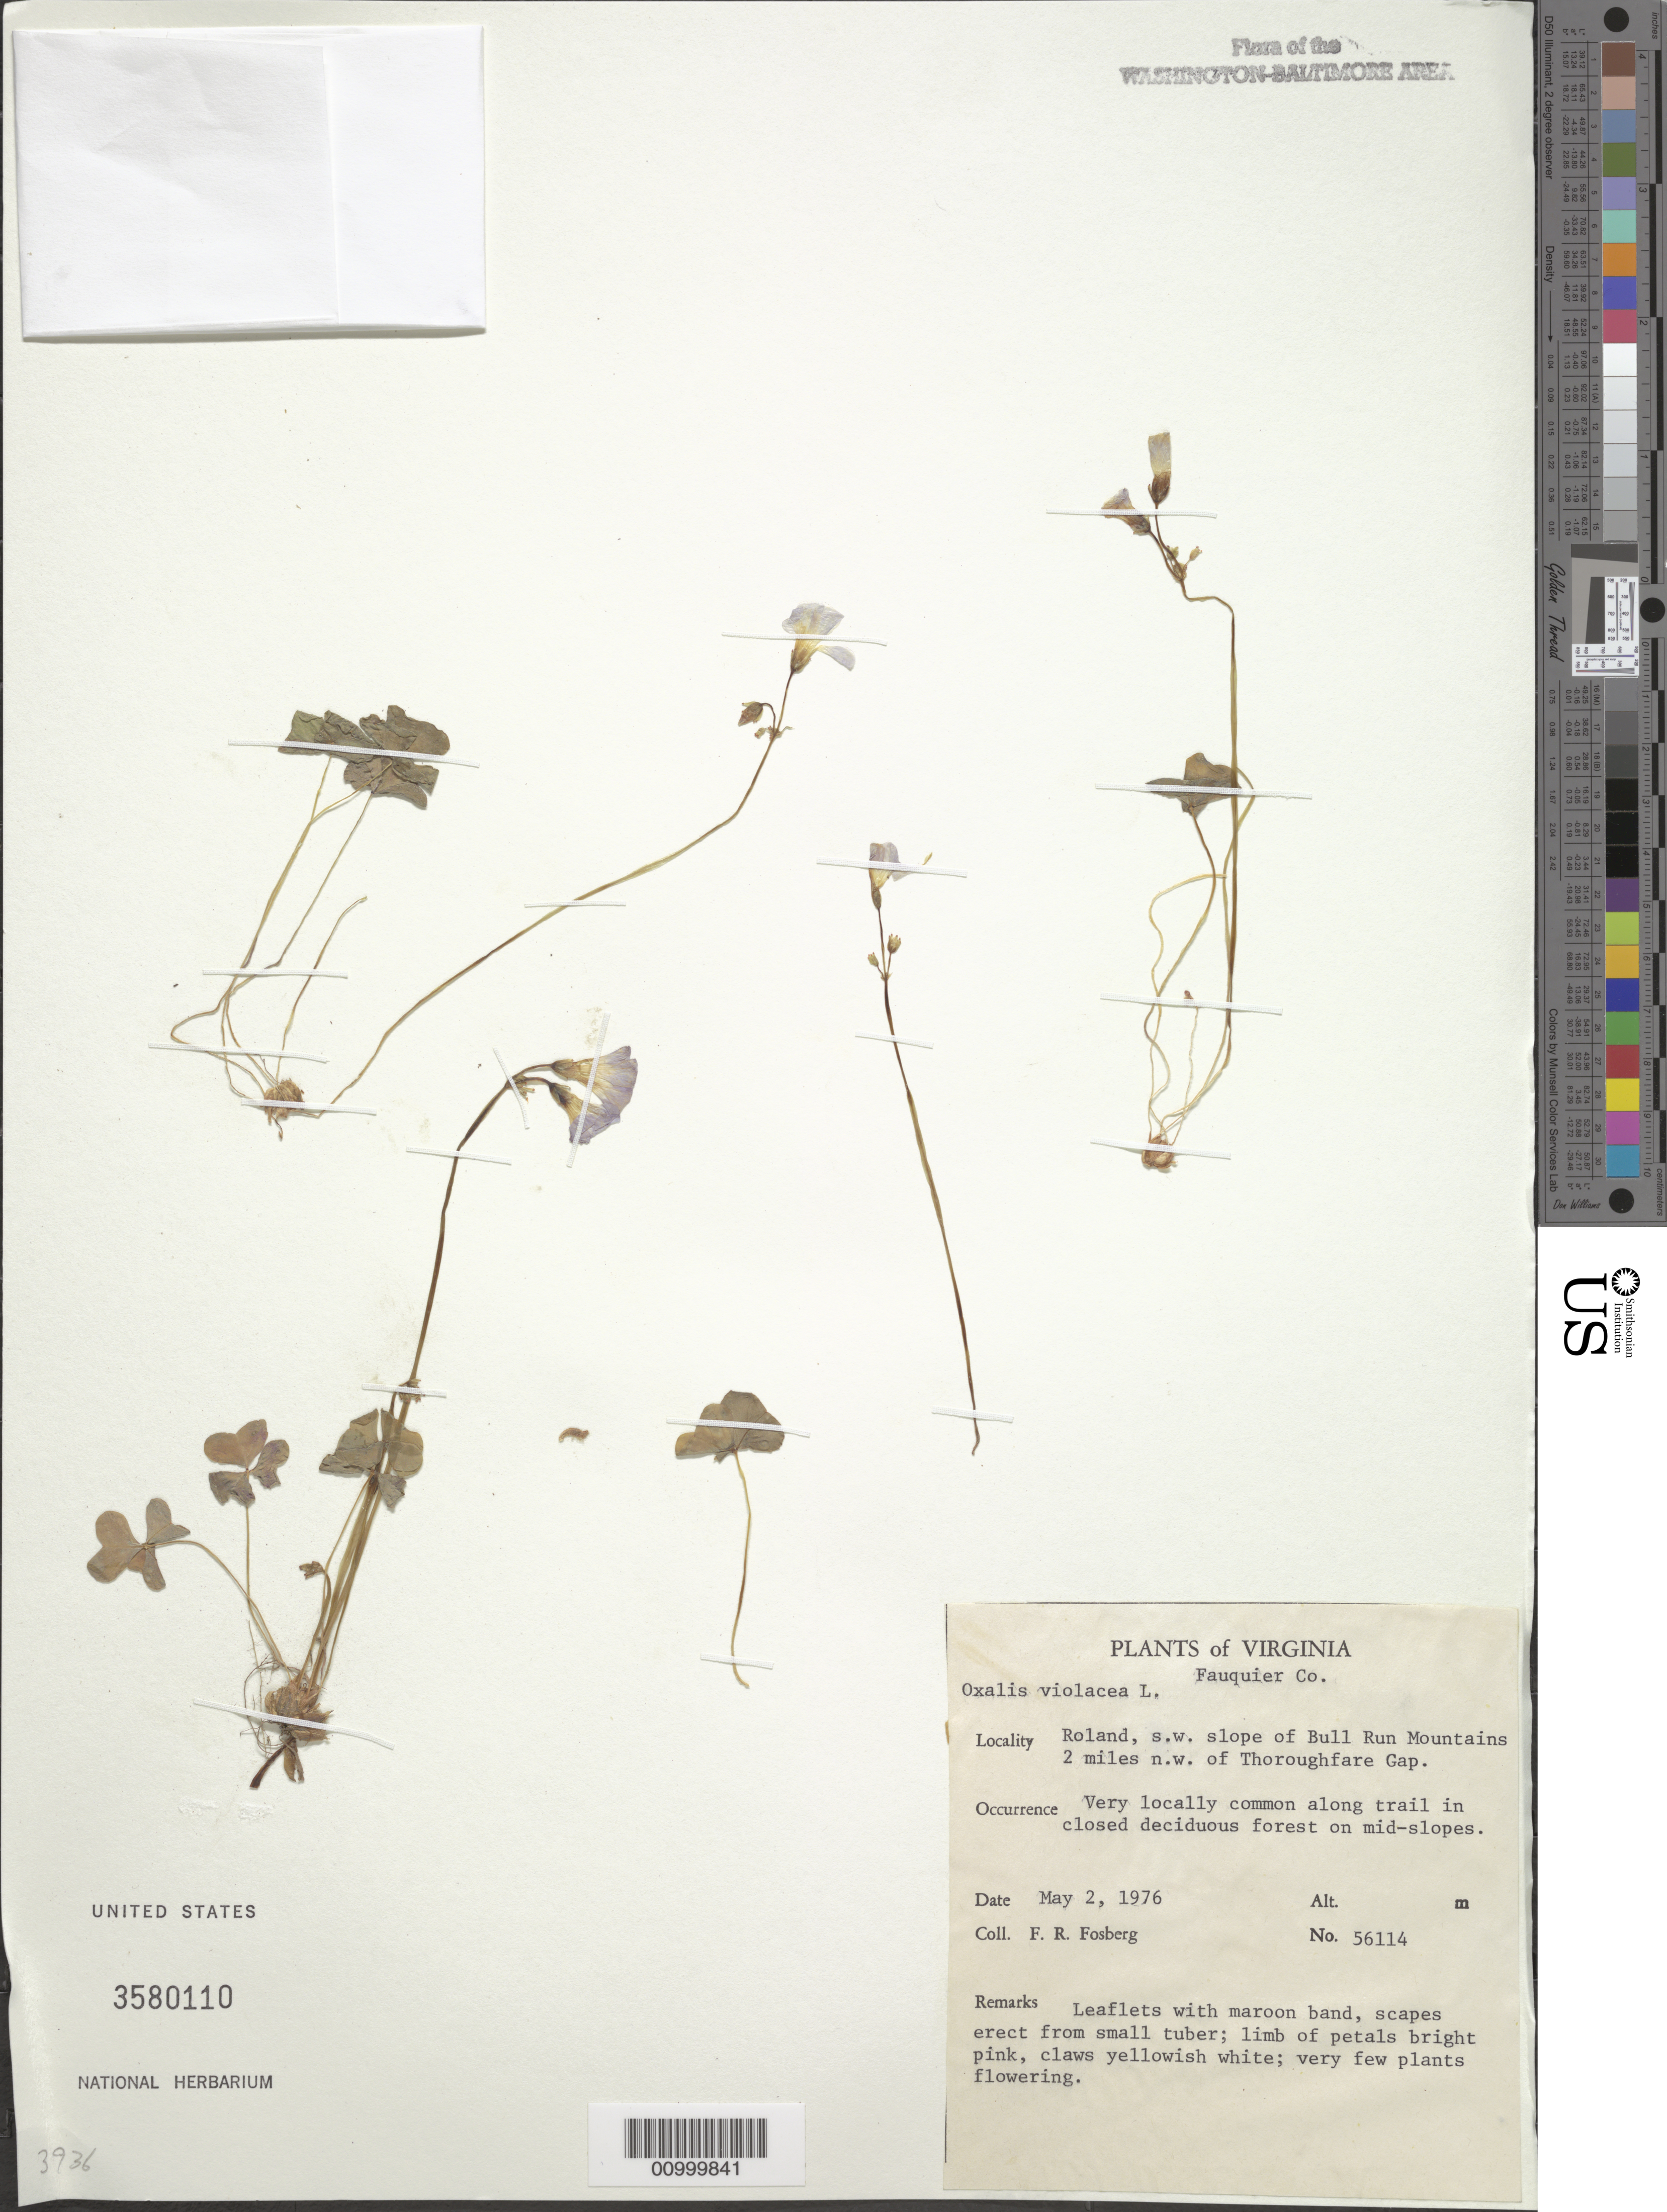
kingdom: Plantae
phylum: Tracheophyta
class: Magnoliopsida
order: Oxalidales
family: Oxalidaceae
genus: Oxalis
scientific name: Oxalis violacea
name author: L.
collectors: F. R. Fosberg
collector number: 56114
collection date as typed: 2 May 1976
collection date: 1976-05-02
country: United States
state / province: Virginia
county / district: Fauquier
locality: Roland, SW base of Bull Run Mts., 2 mi. NW of Thoroughfare Gap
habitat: closed deciduous forest on mid-slopes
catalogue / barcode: US 3580110